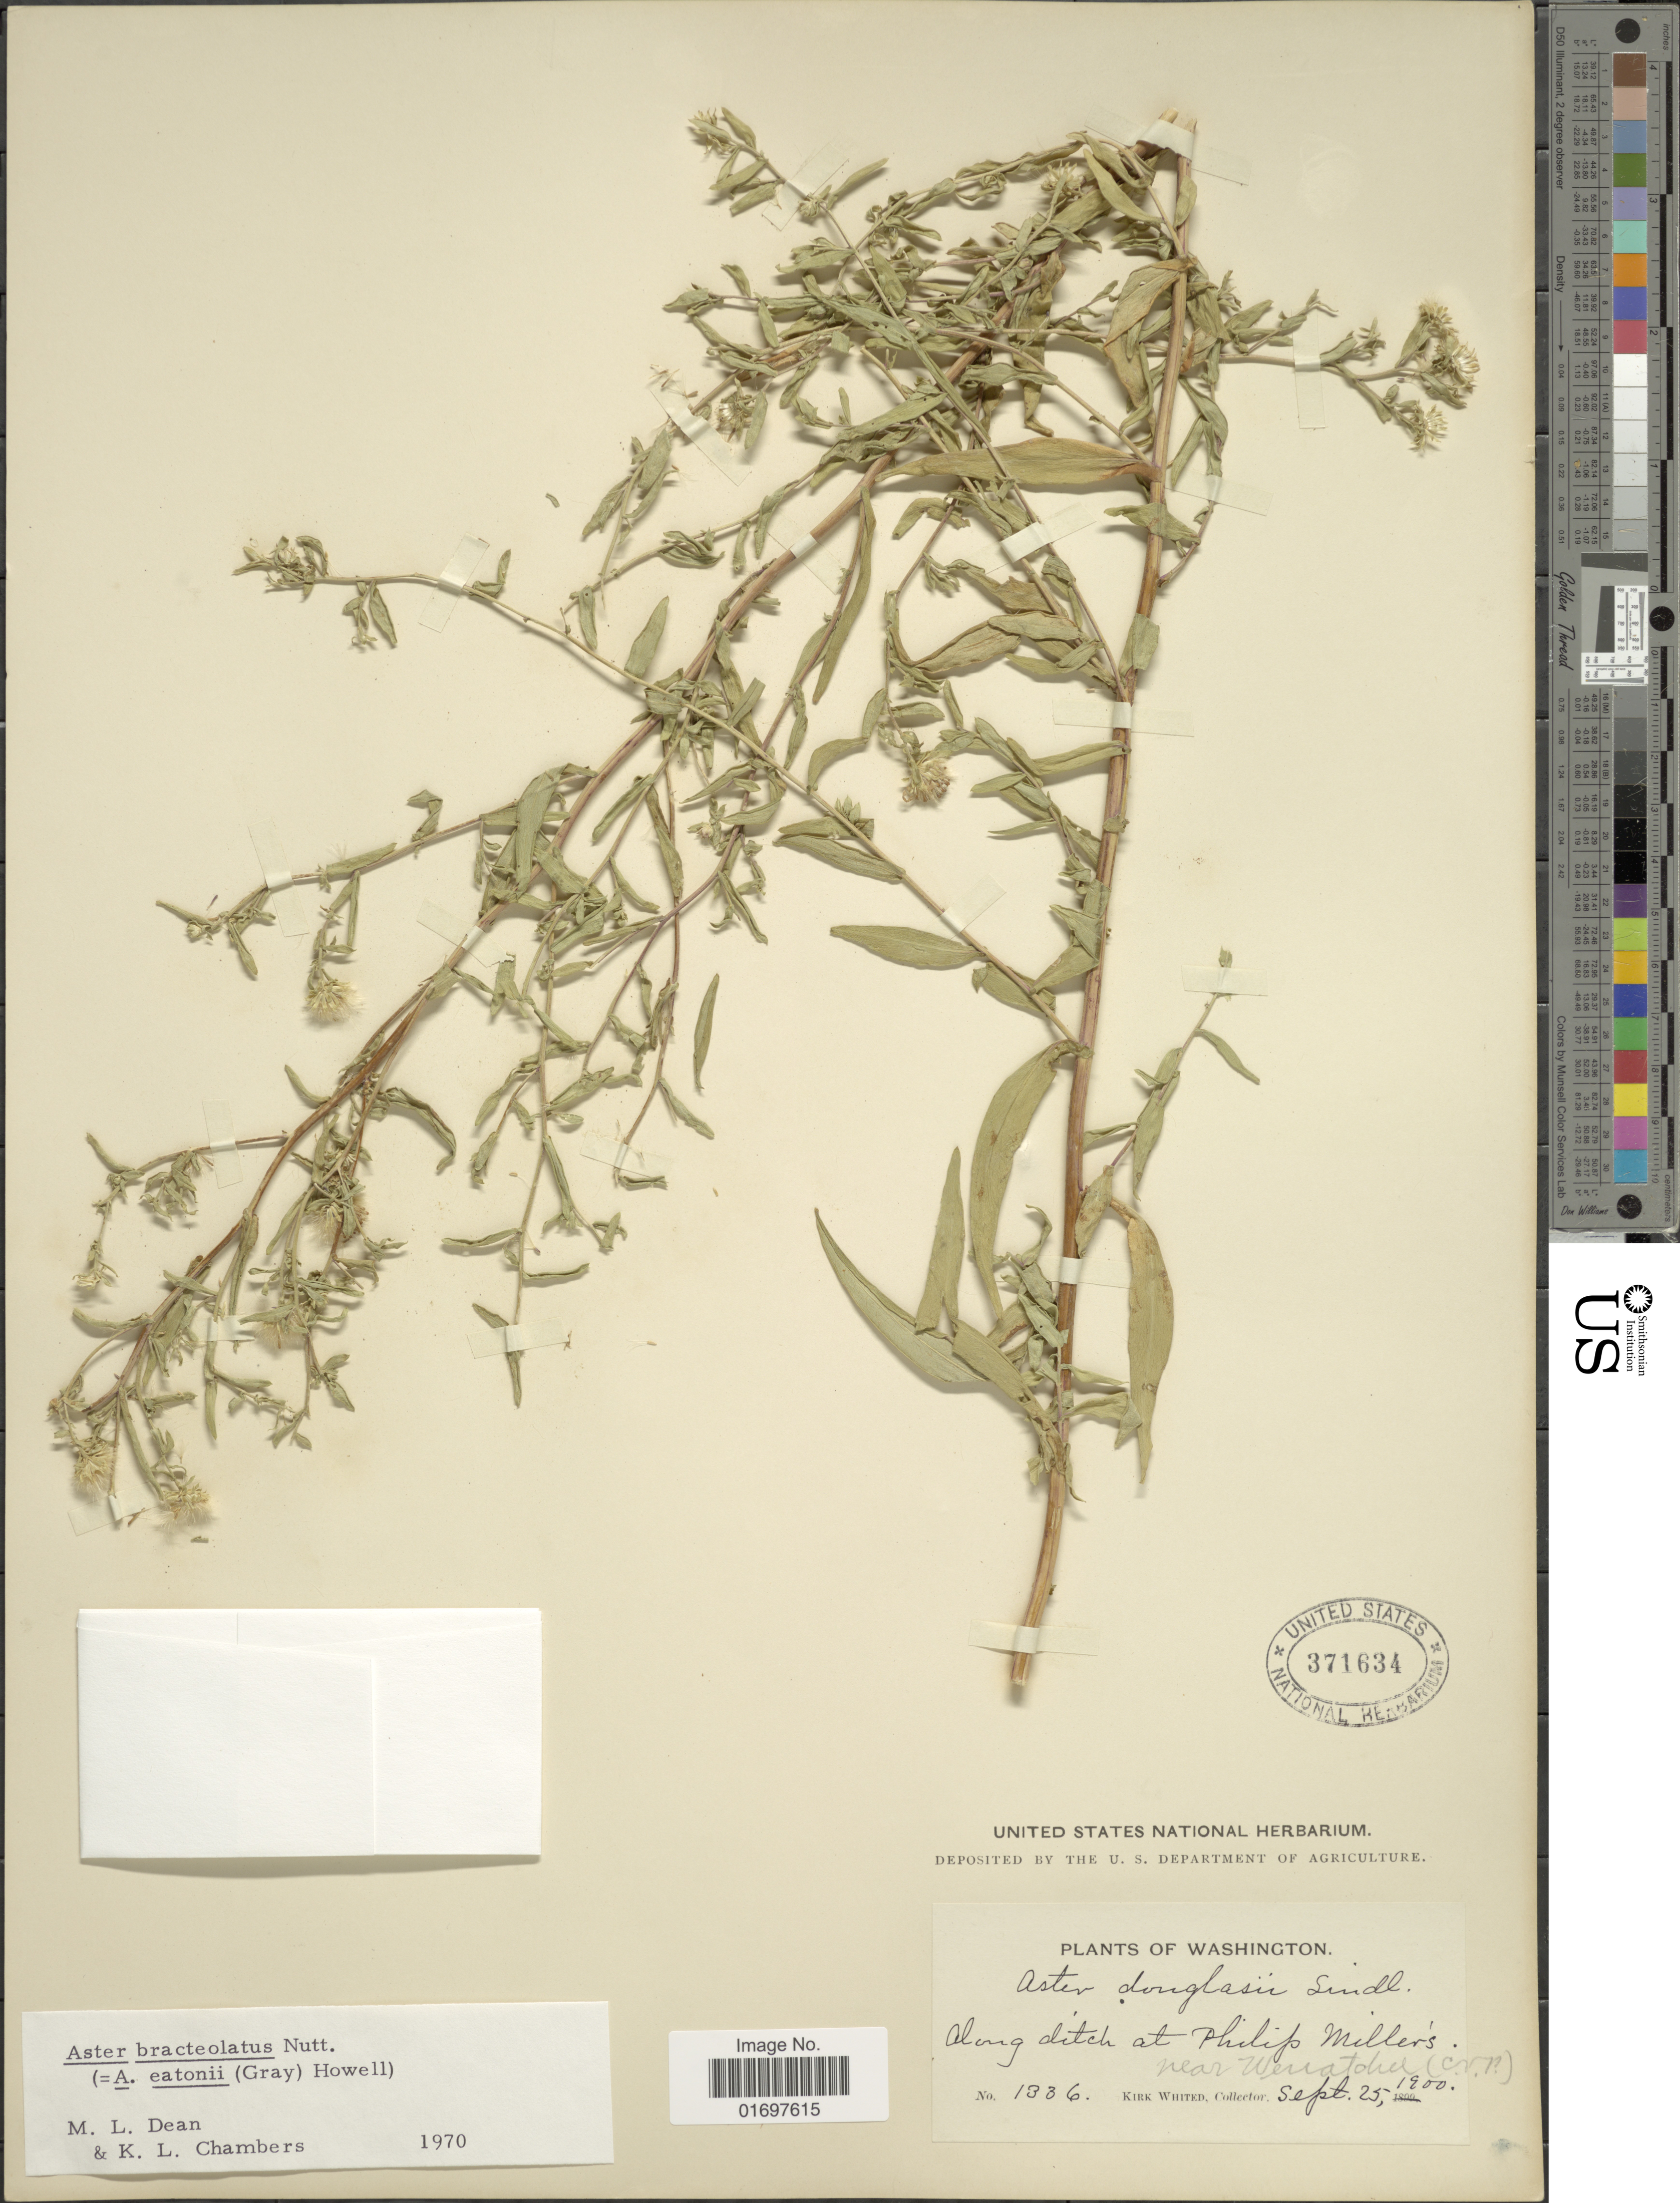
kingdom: Plantae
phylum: Tracheophyta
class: Magnoliopsida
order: Asterales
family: Asteraceae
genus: Symphyotrichum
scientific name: Symphyotrichum bracteolatum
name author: (Nutt.) G.L. Nesom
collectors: K. Whited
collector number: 1336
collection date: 1900-09-25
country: United States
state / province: Washington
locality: Along ditch at Philip Millers near Werratchee. (C.V.R.)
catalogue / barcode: US 371634